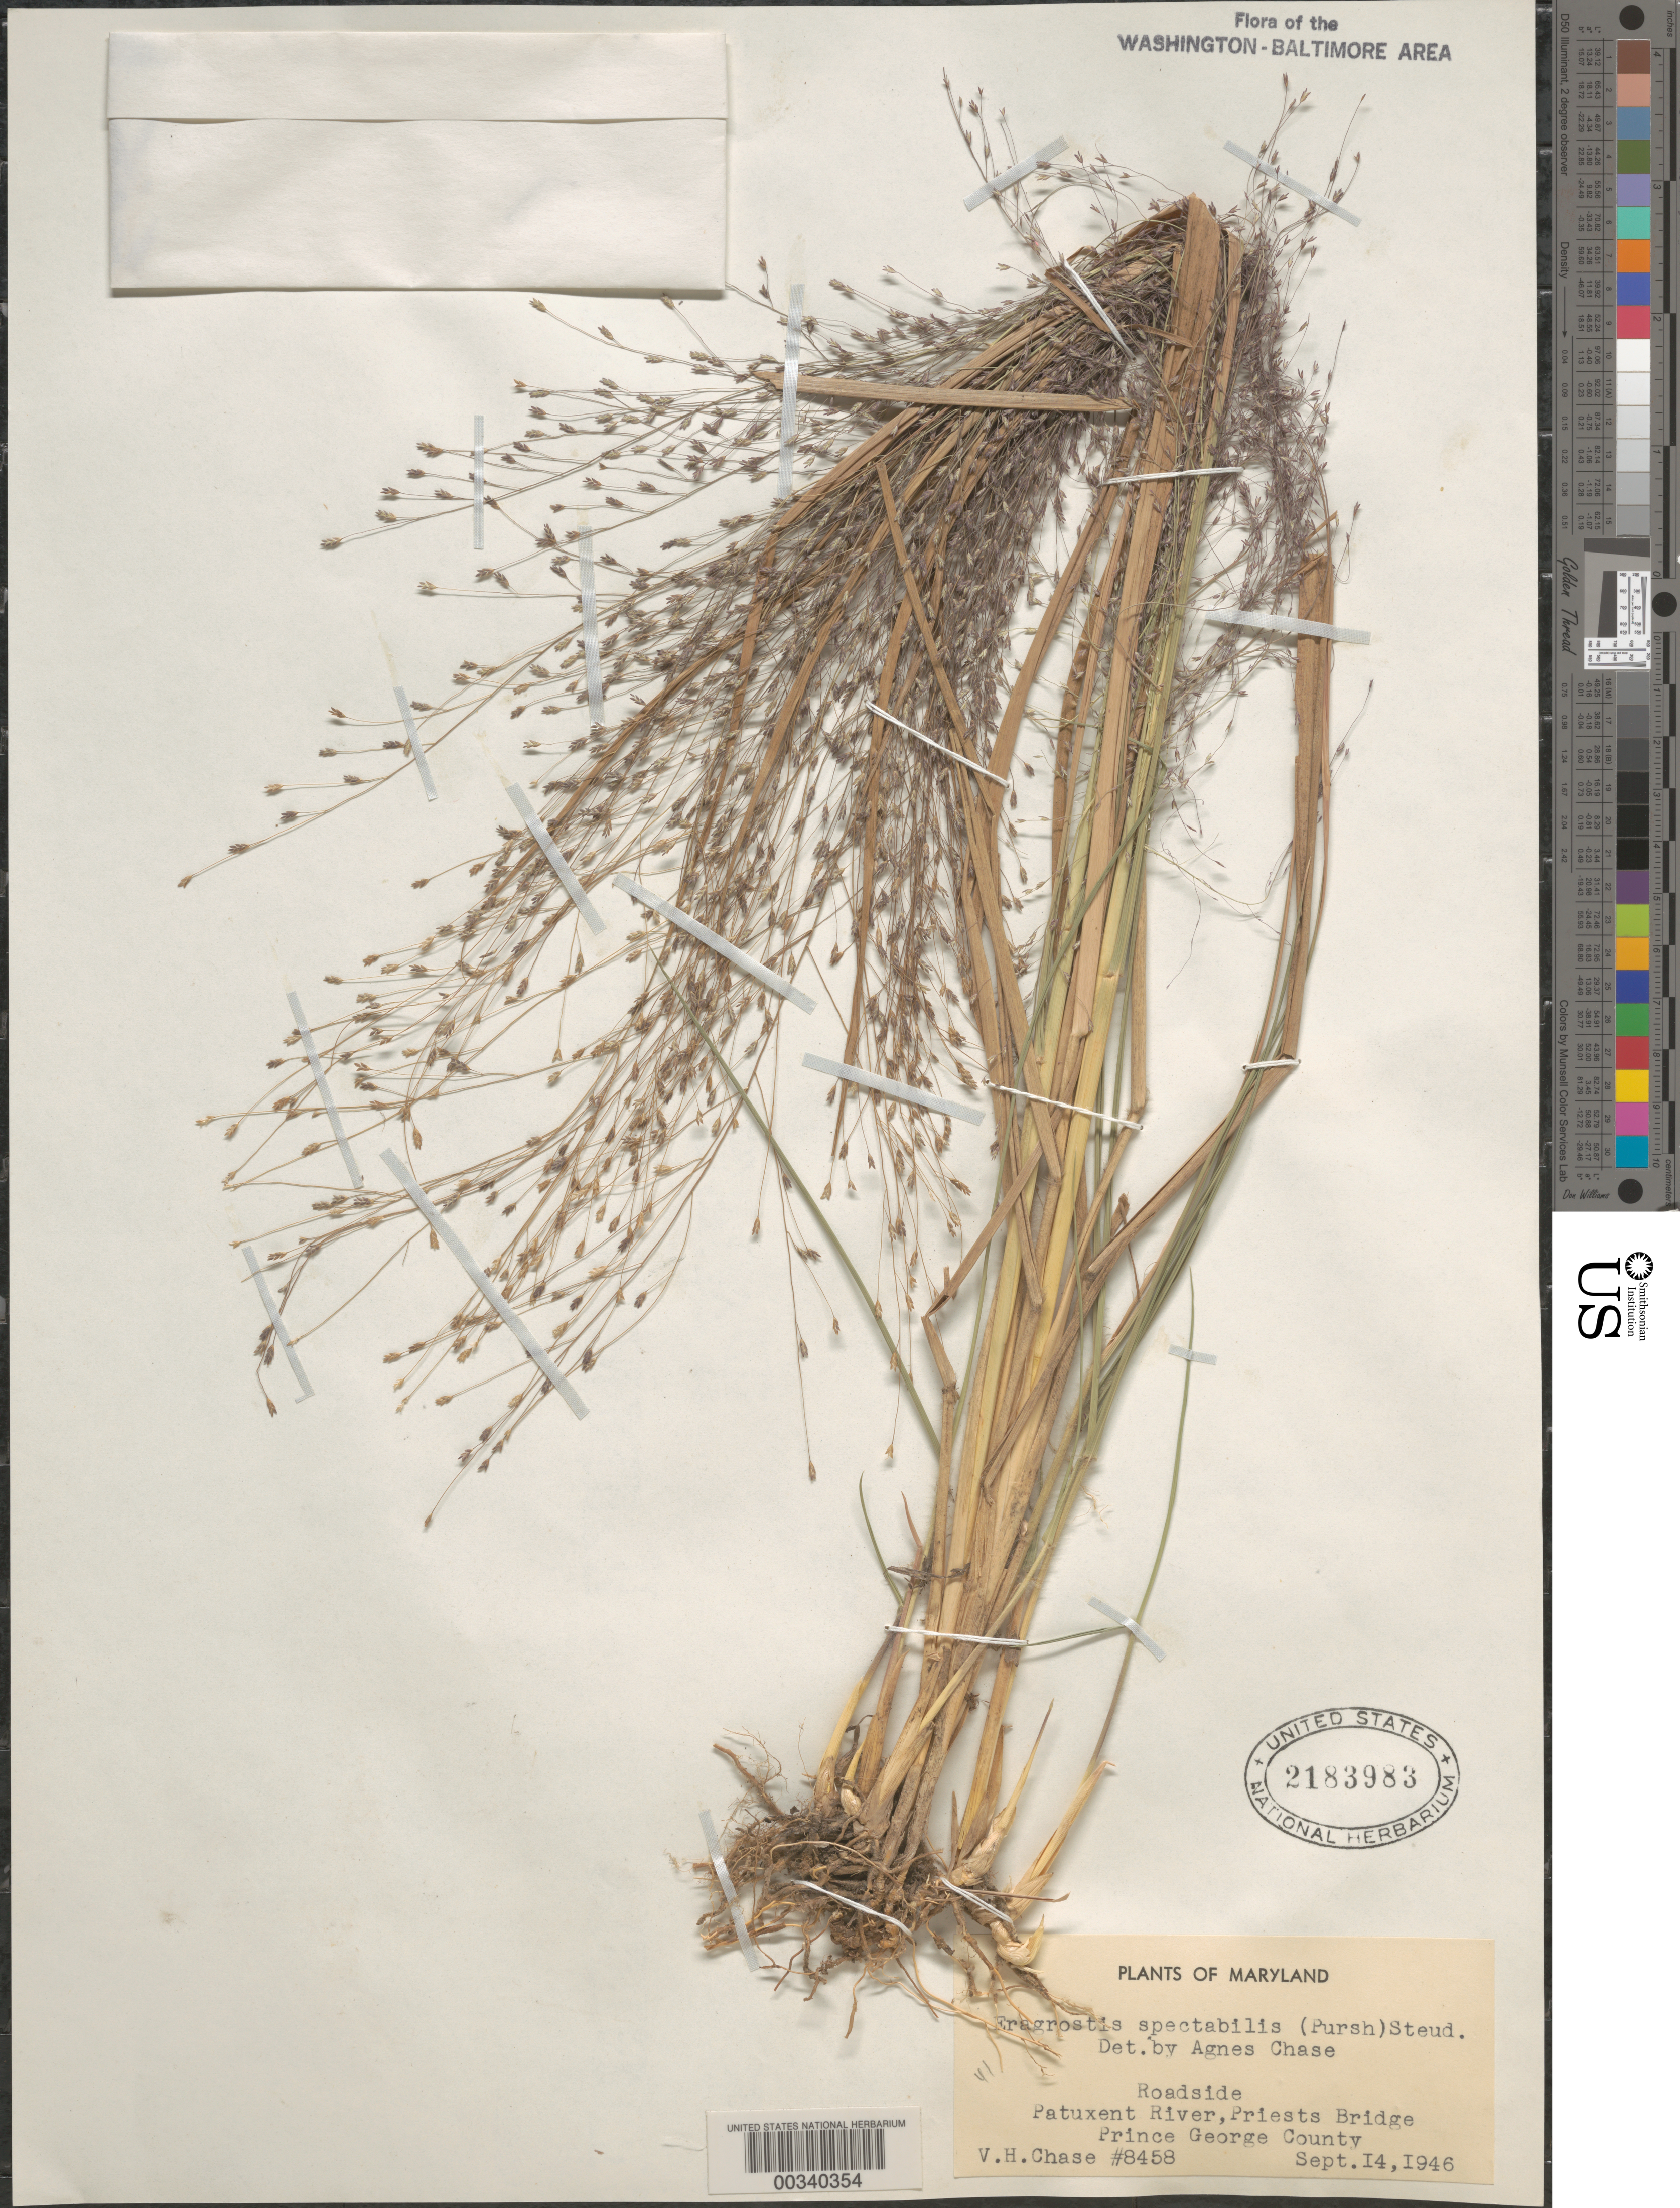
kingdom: Plantae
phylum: Tracheophyta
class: Liliopsida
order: Poales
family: Poaceae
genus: Eragrostis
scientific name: Eragrostis spectabilis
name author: (Pursh) Steud.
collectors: V. H. Chase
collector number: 8458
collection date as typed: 14 Sep 1946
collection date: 1946-09-14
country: United States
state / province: Maryland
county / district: Prince George's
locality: Patuxent River, Priests Bridge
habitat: Roadside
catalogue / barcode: US 2183983